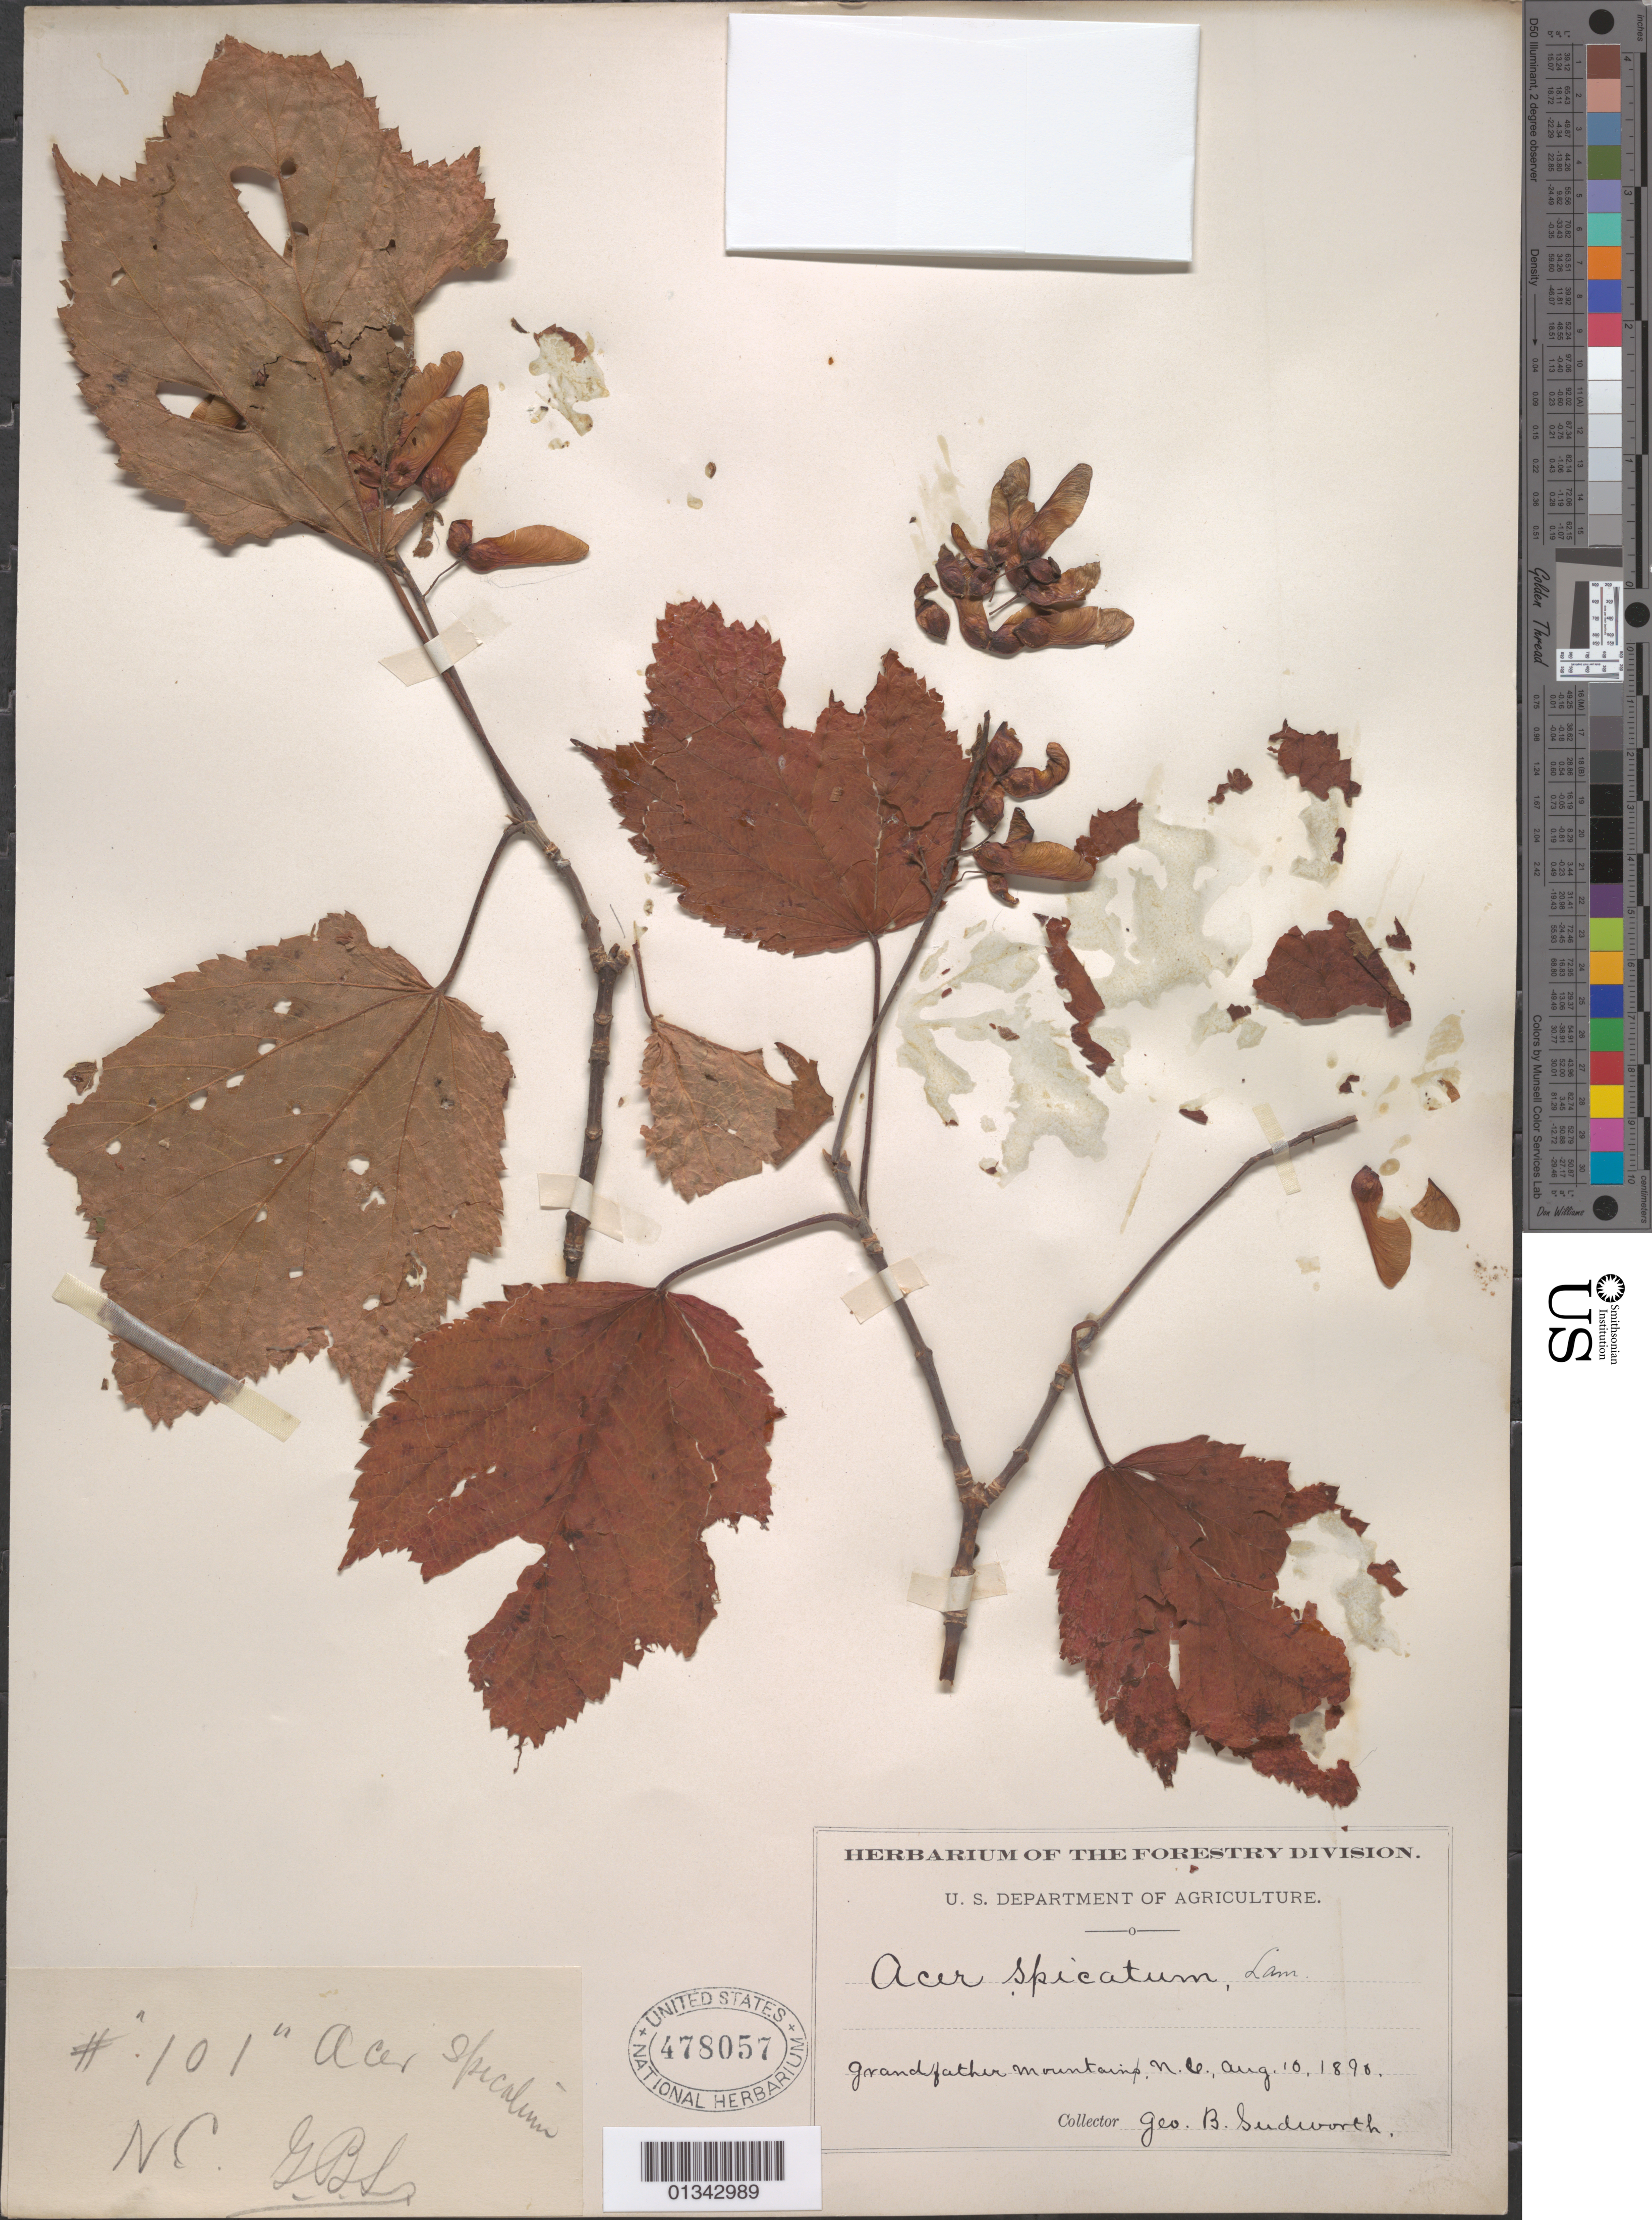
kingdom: Plantae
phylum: Tracheophyta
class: Magnoliopsida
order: Sapindales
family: Sapindaceae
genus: Acer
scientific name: Acer spicatum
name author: Lam.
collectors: G. B. Sudworth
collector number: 101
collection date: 1890-08-10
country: United States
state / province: North Carolina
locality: Grandfather Mountain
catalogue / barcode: US 478057